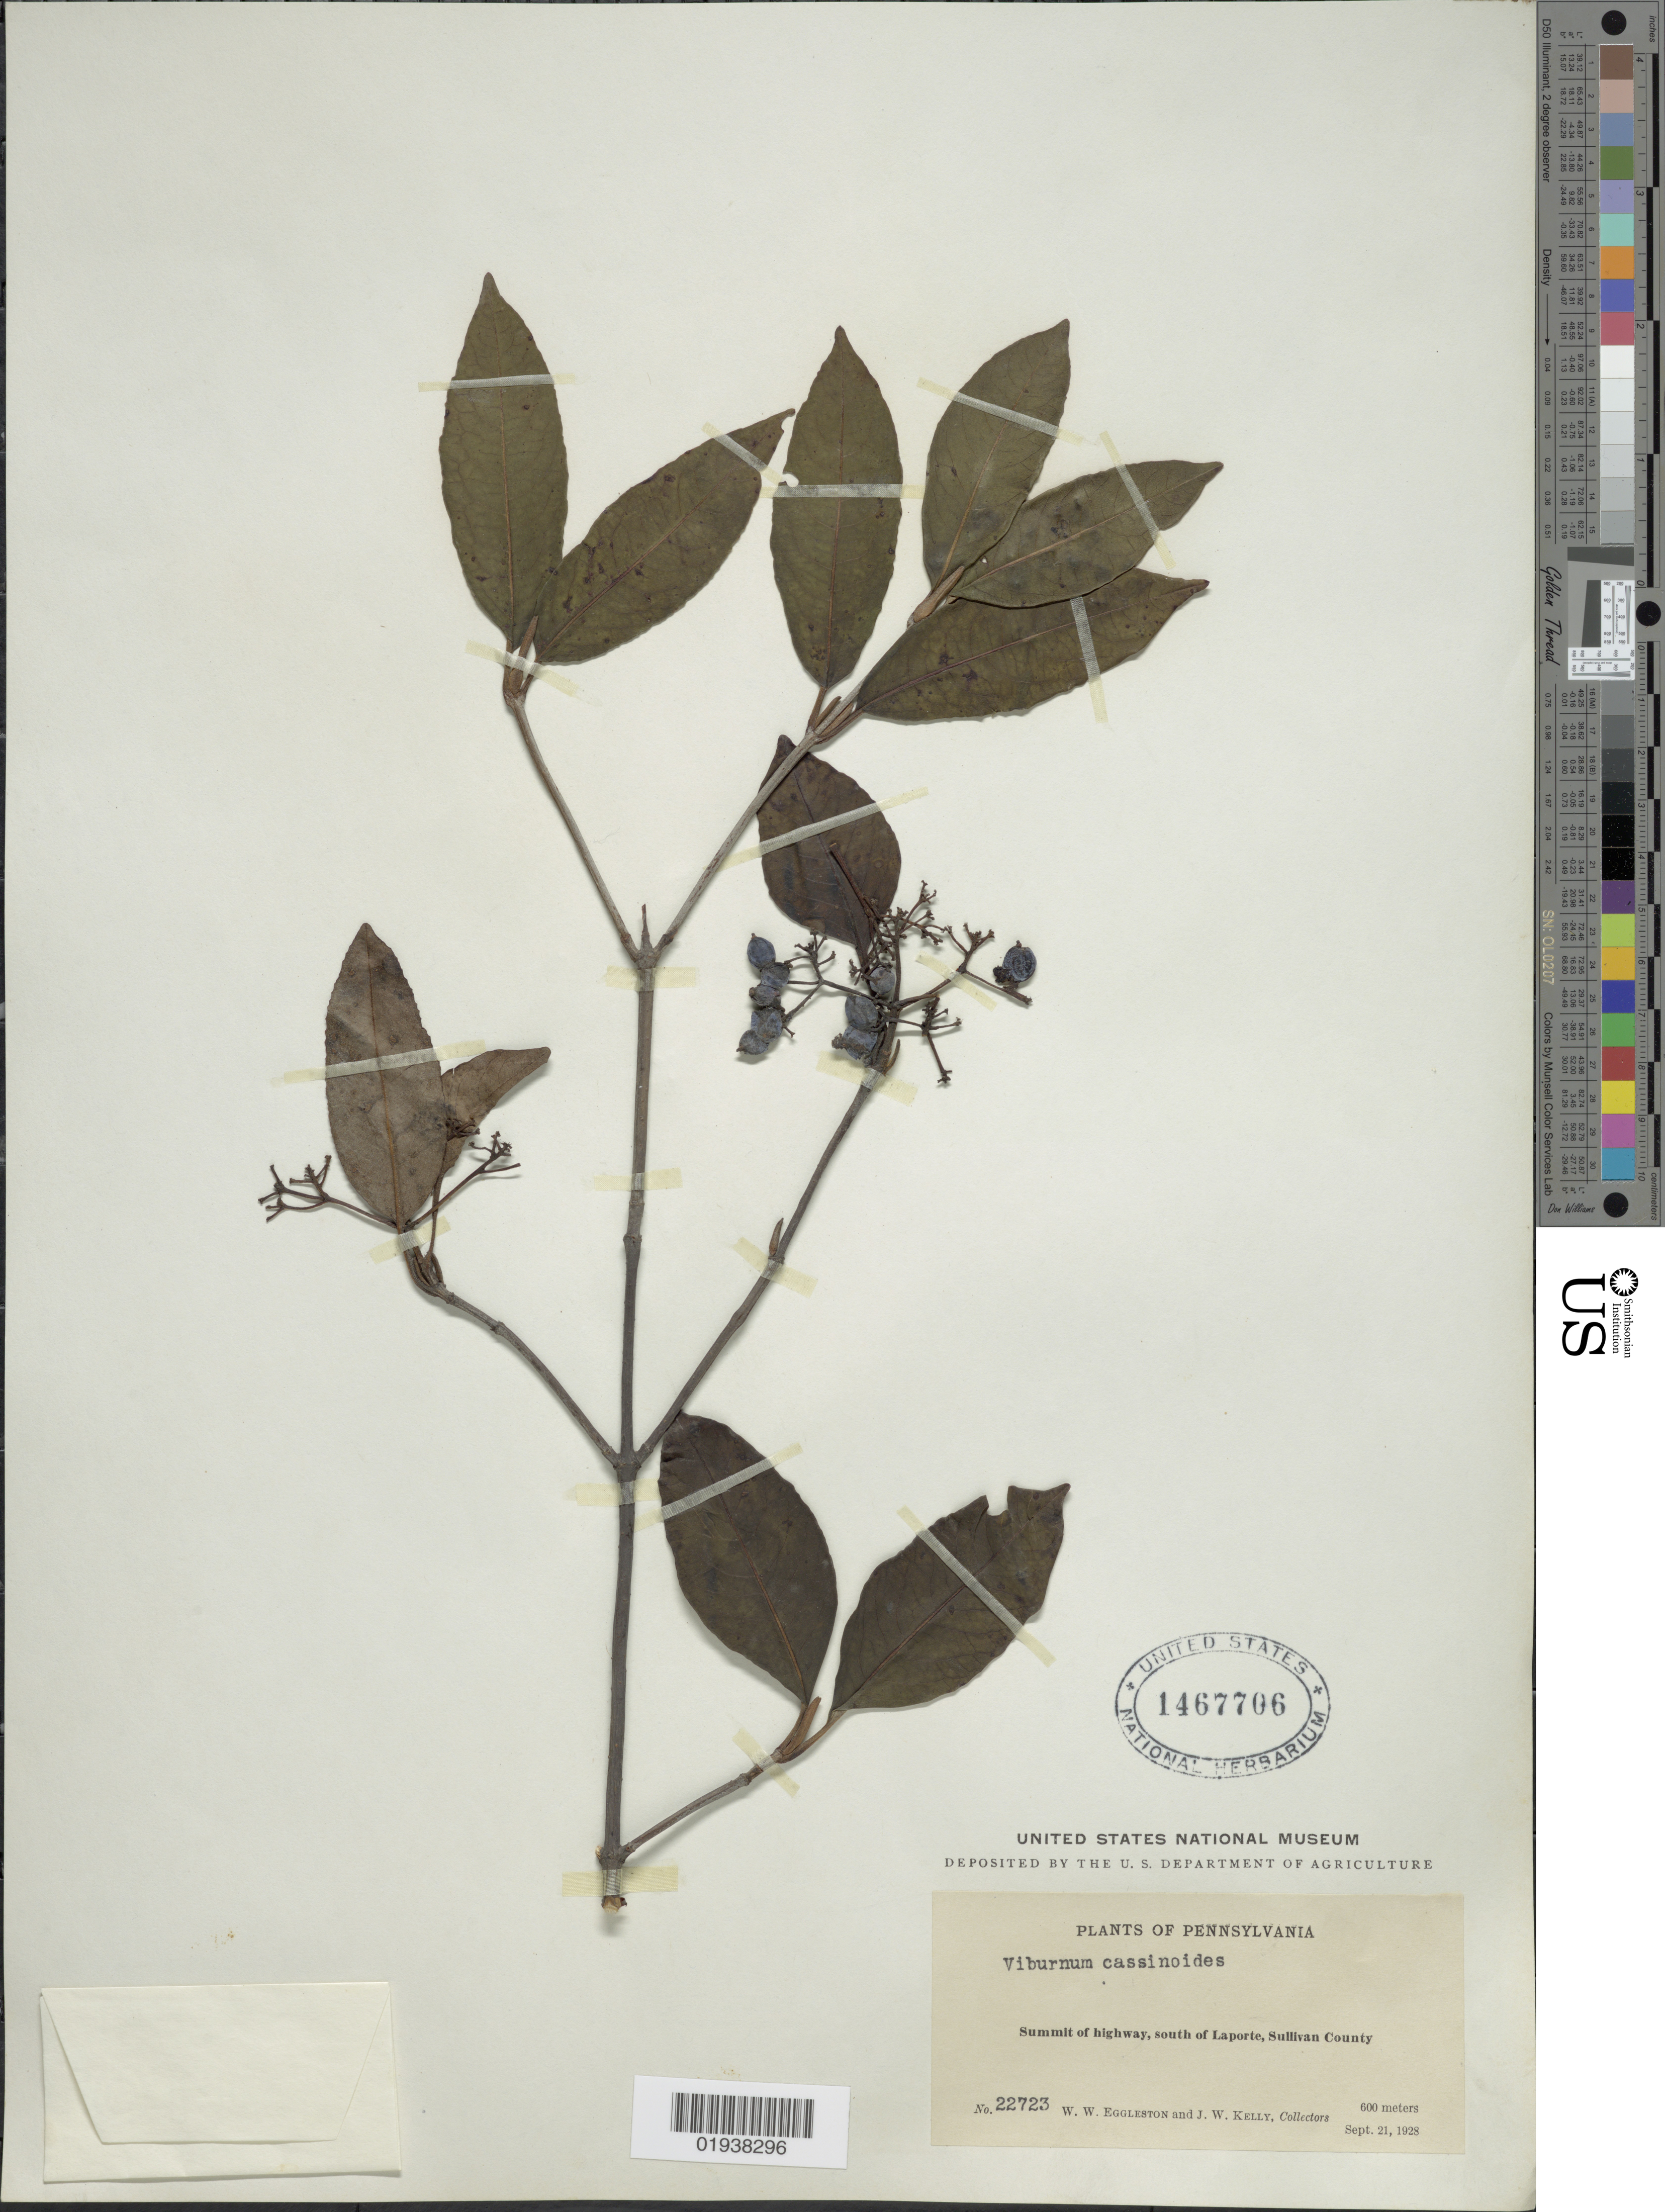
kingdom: Plantae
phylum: Tracheophyta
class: Magnoliopsida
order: Dipsacales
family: Viburnaceae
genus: Viburnum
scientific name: Viburnum cassinoides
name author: L.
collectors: W. W. Eggleston & J. Kelly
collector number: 22723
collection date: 1928-09-21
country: United States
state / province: Pennsylvania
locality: Summit of highway, south of Laporte, Sullivan County.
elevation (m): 600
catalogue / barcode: US 1467706